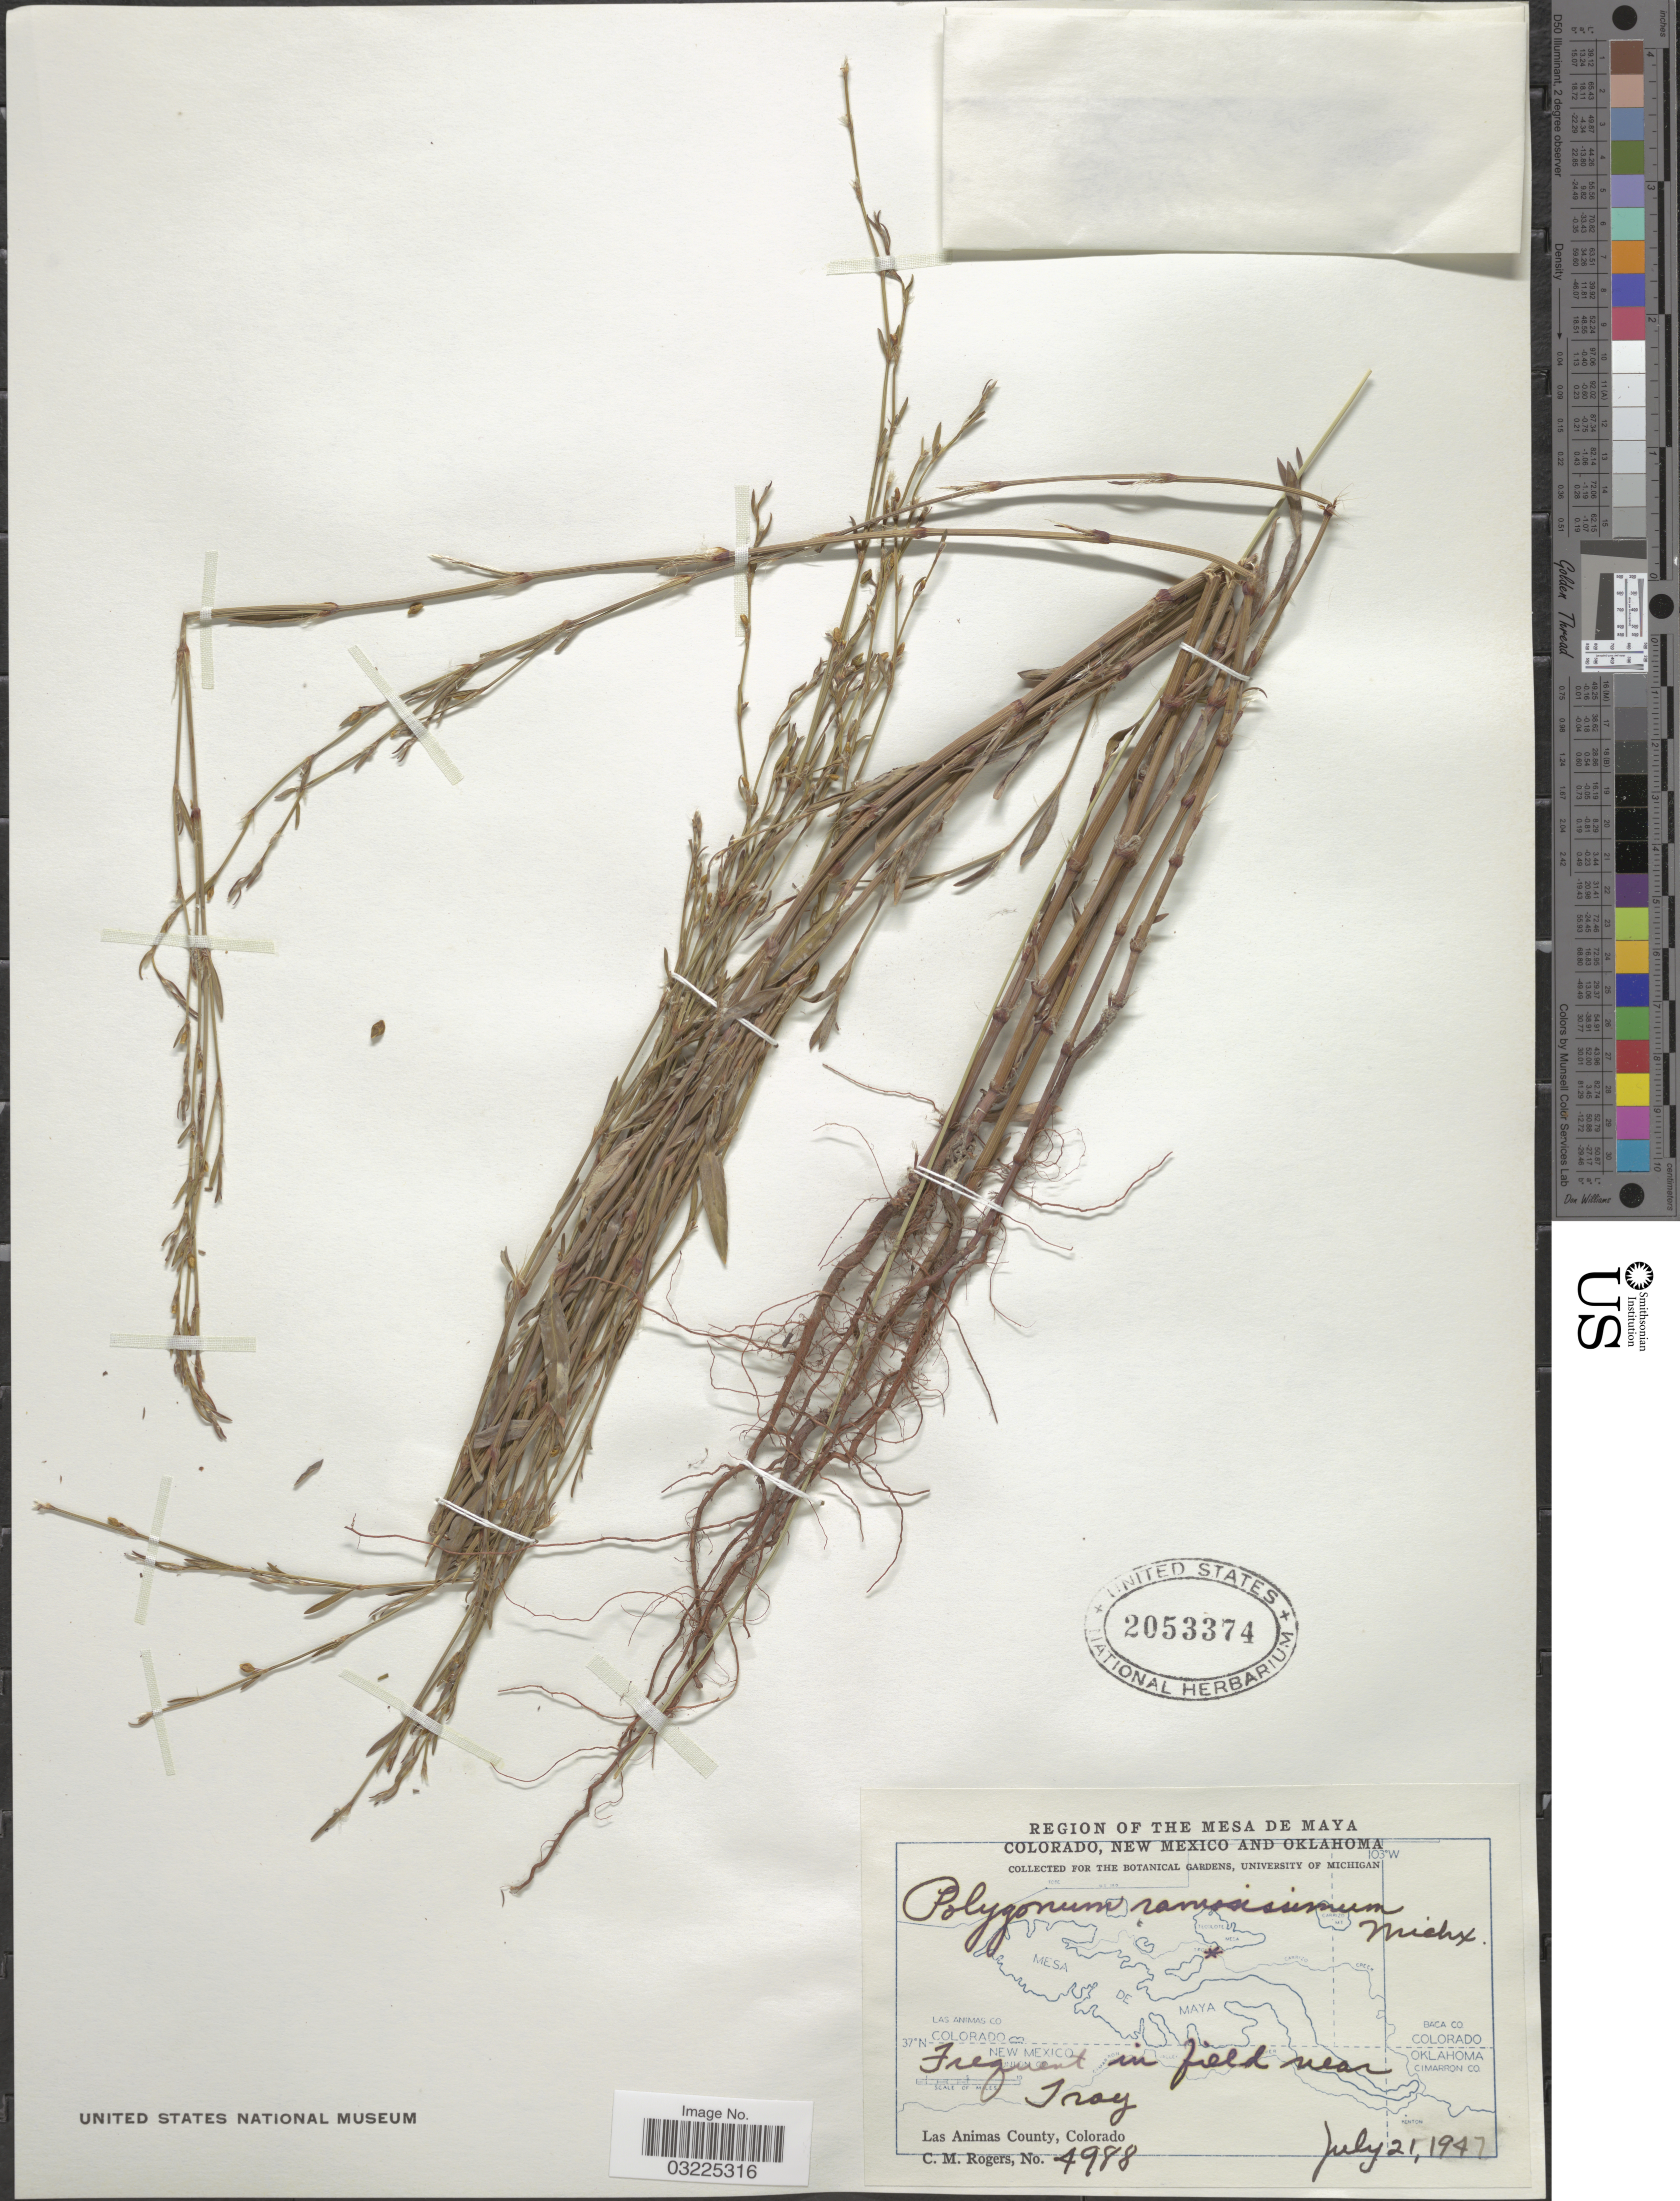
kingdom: Plantae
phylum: Tracheophyta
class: Magnoliopsida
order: Caryophyllales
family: Polygonaceae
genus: Polygonum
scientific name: Polygonum ramosissimum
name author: Michx.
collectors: C. M. Rogers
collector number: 4988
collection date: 1947-07-21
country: United States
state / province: Colorado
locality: Region of the Mesa de Maya. Field near Troy. Las Animas County.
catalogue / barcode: US 2053374